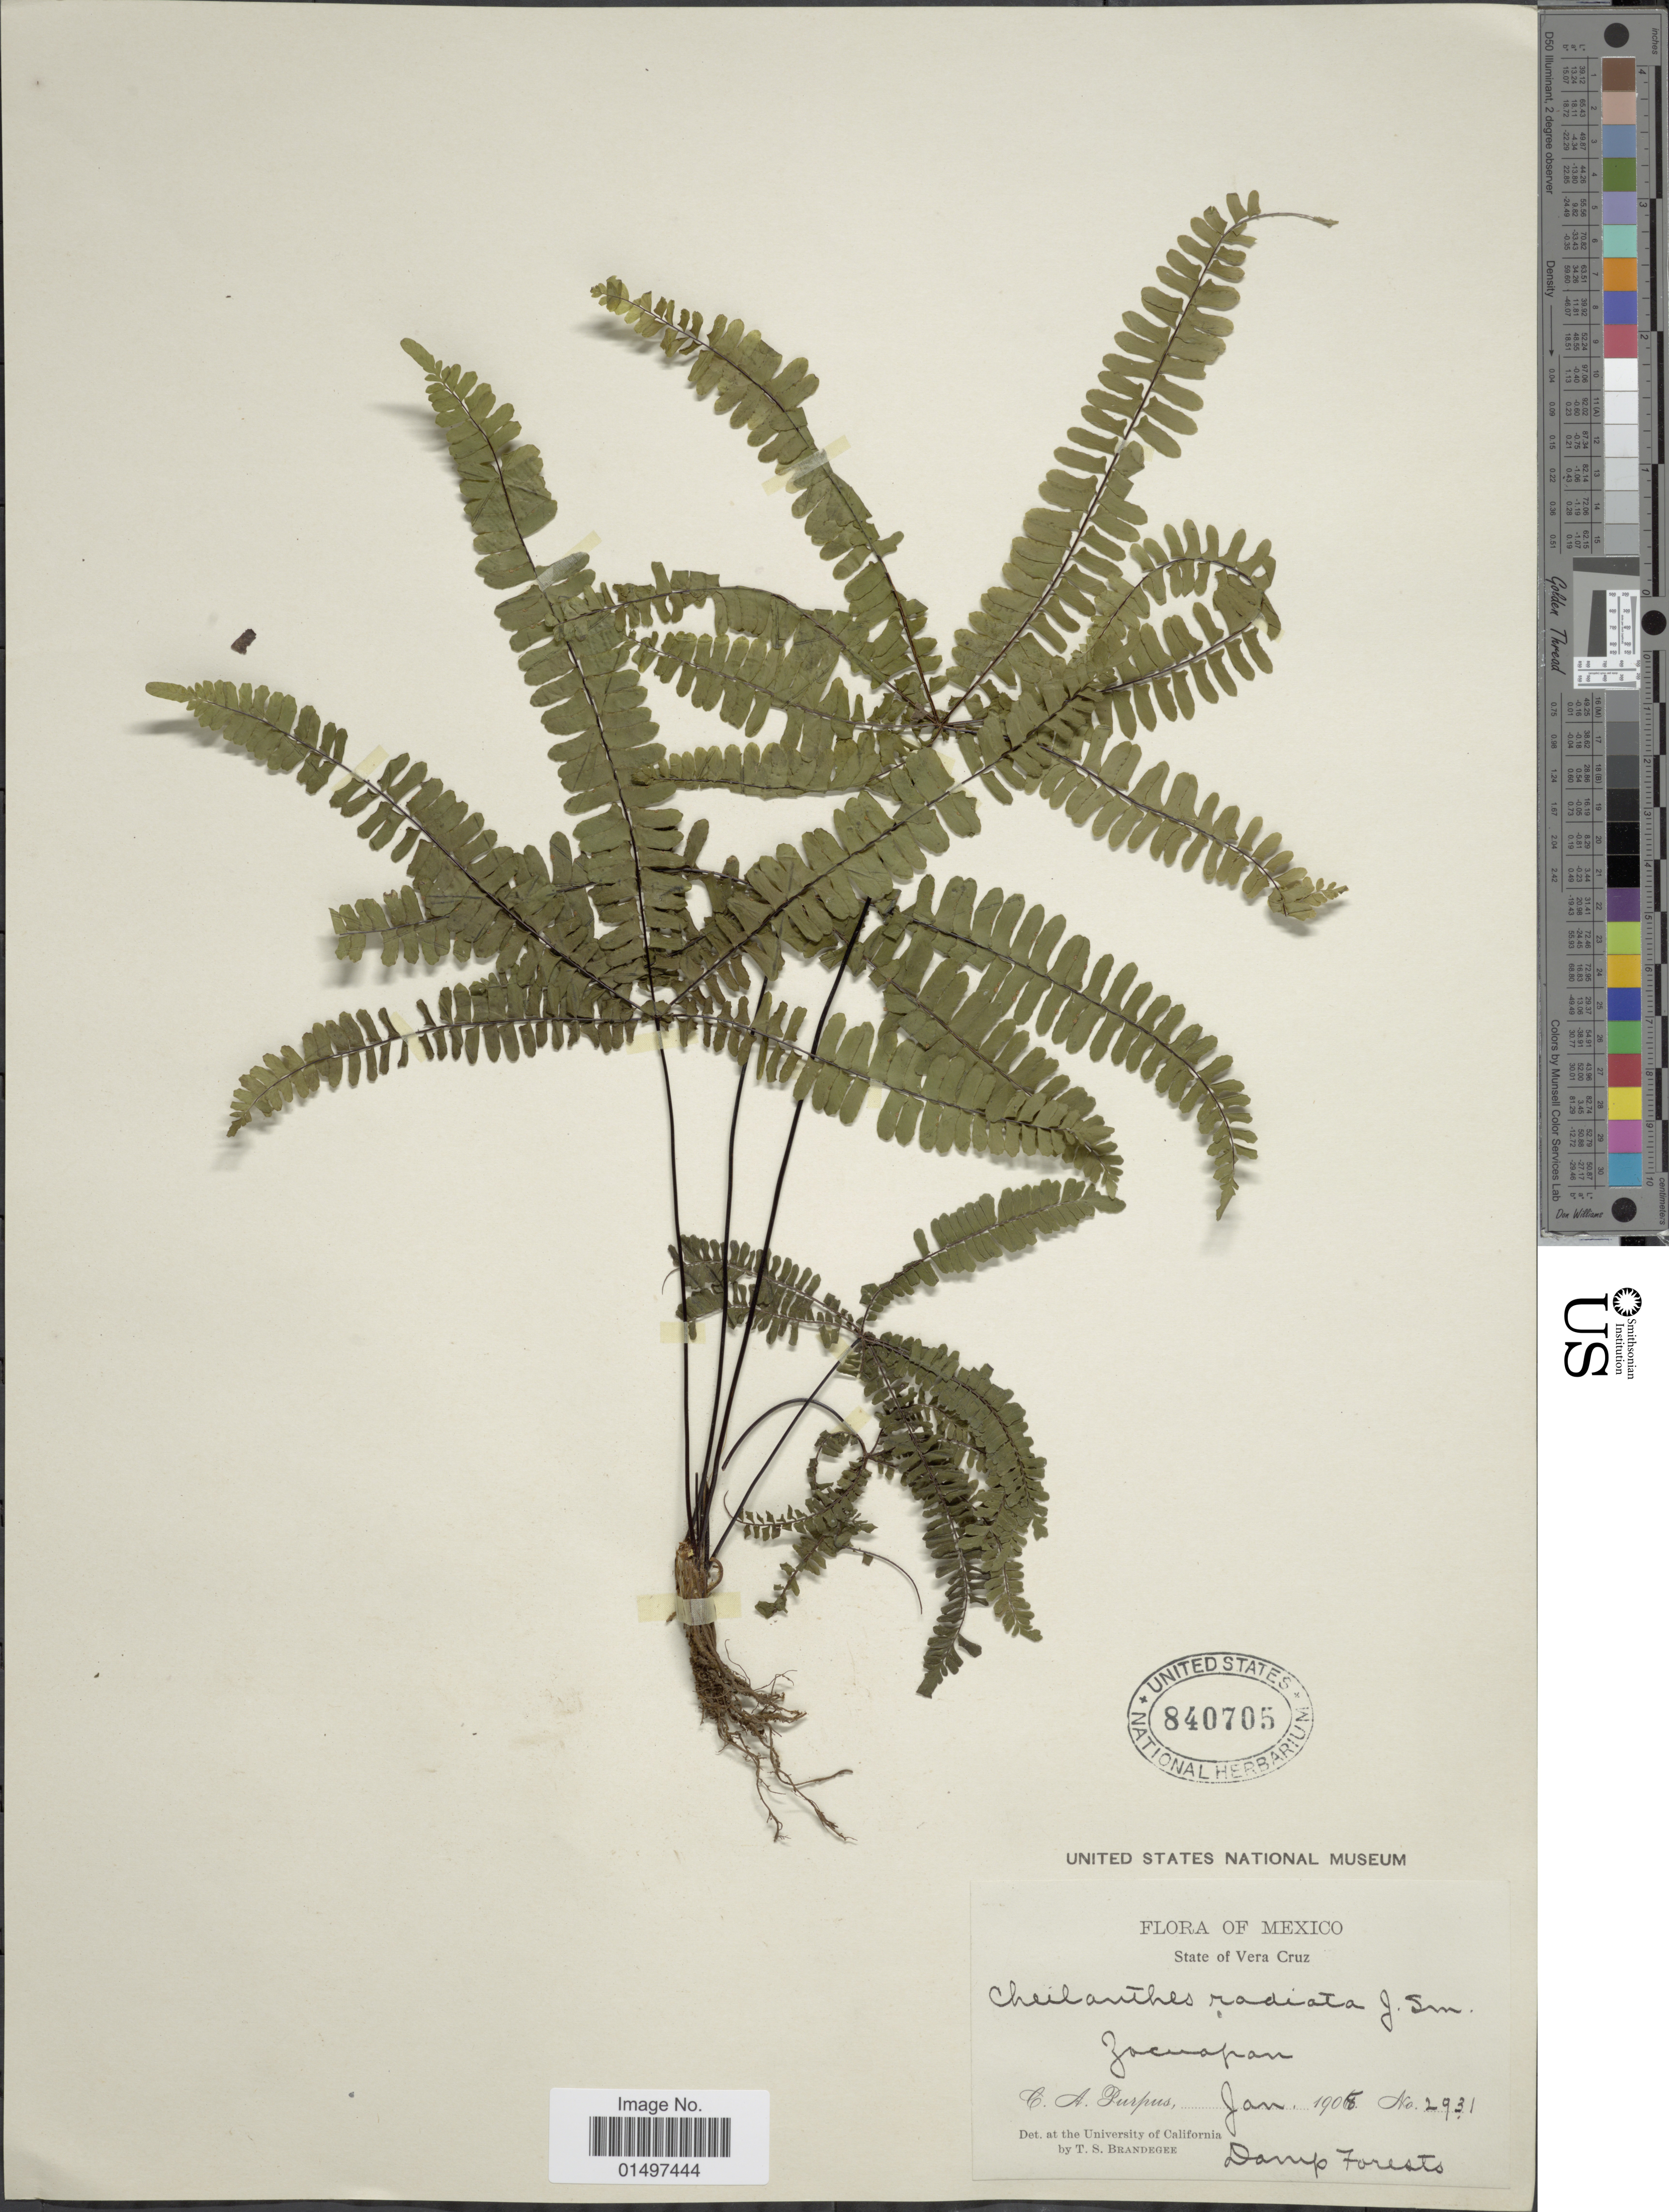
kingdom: Plantae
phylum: Tracheophyta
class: Polypodiopsida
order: Polypodiales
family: Pteridaceae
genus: Adiantopsis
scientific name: Adiantopsis radiata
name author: (L.) Fée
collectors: C. A. Purpus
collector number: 2931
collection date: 1908-01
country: Mexico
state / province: Veracruz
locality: State of Vera Cruz. Zacuapan.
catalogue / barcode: US 840705